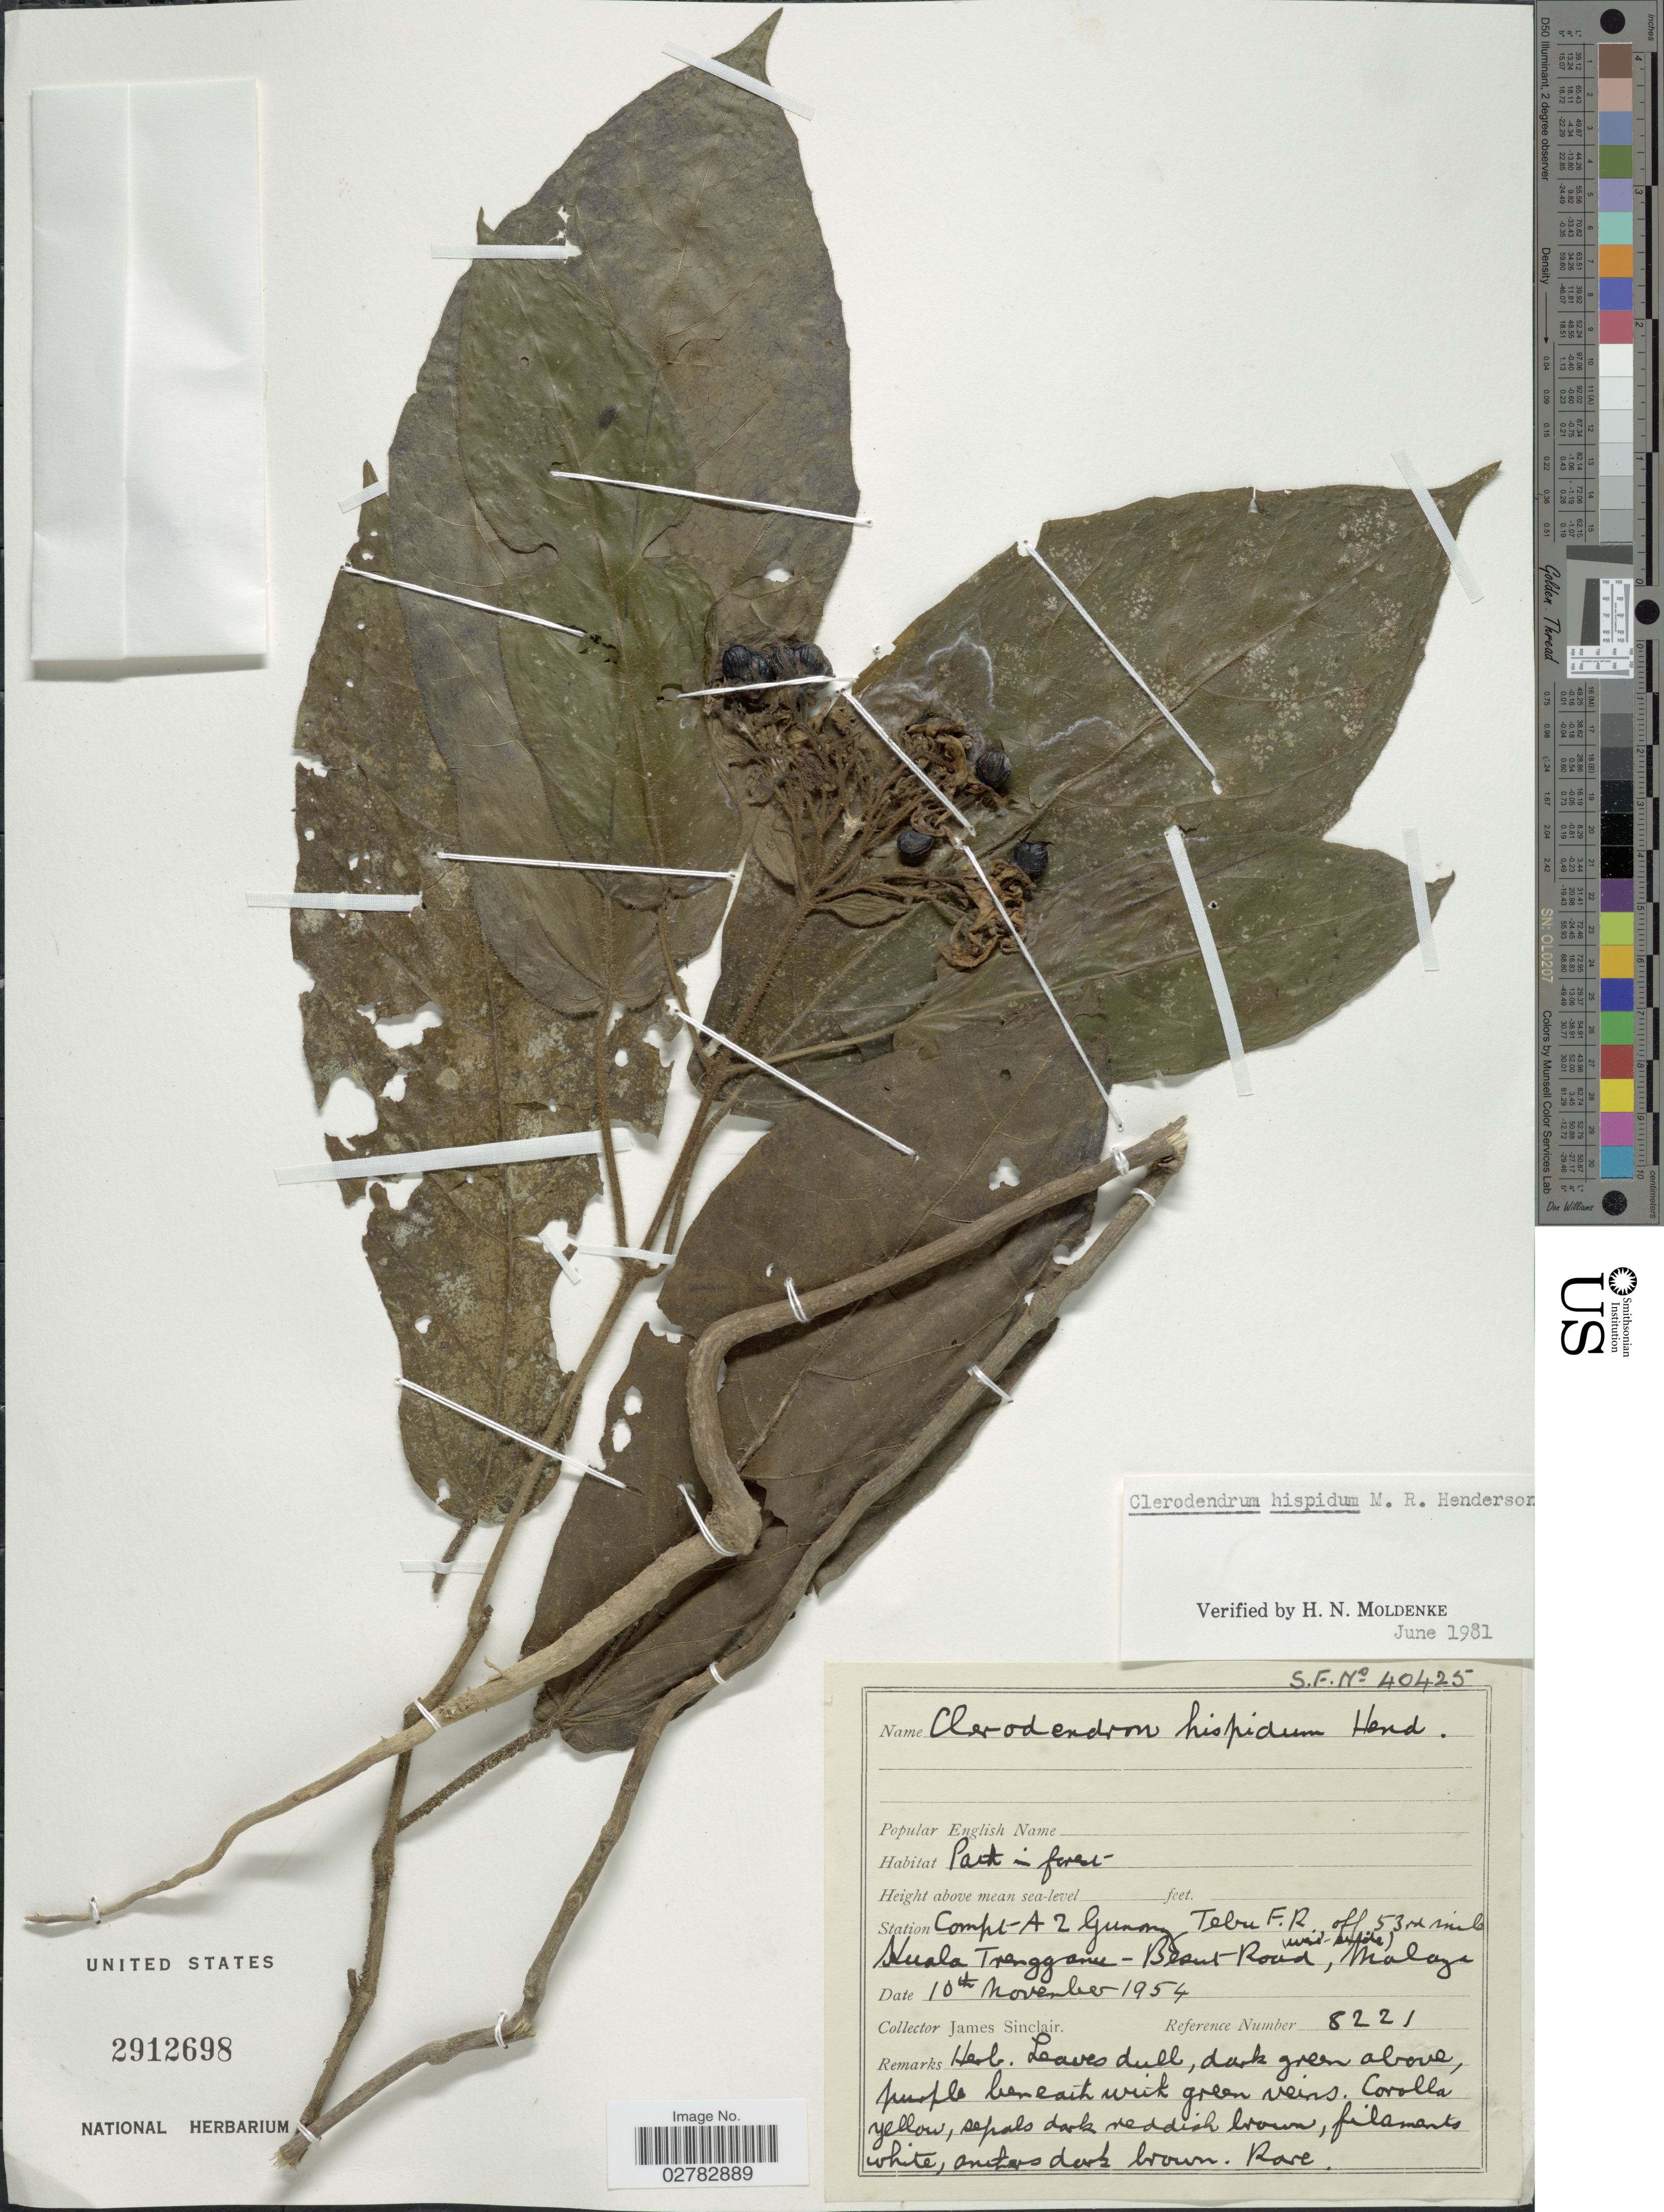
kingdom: Plantae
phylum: Tracheophyta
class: Magnoliopsida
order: Lamiales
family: Lamiaceae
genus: Clerodendrum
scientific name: Clerodendrum hispidum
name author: M.R. Hend.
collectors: J. Sinclair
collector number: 8221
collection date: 1954-11-10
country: Malaysia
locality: Station Compt-A 2 Gunong Tebu F.R., off 53 rd mile Kuala Trengganu-Besut-Road, Malaya.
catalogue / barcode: US 2912698